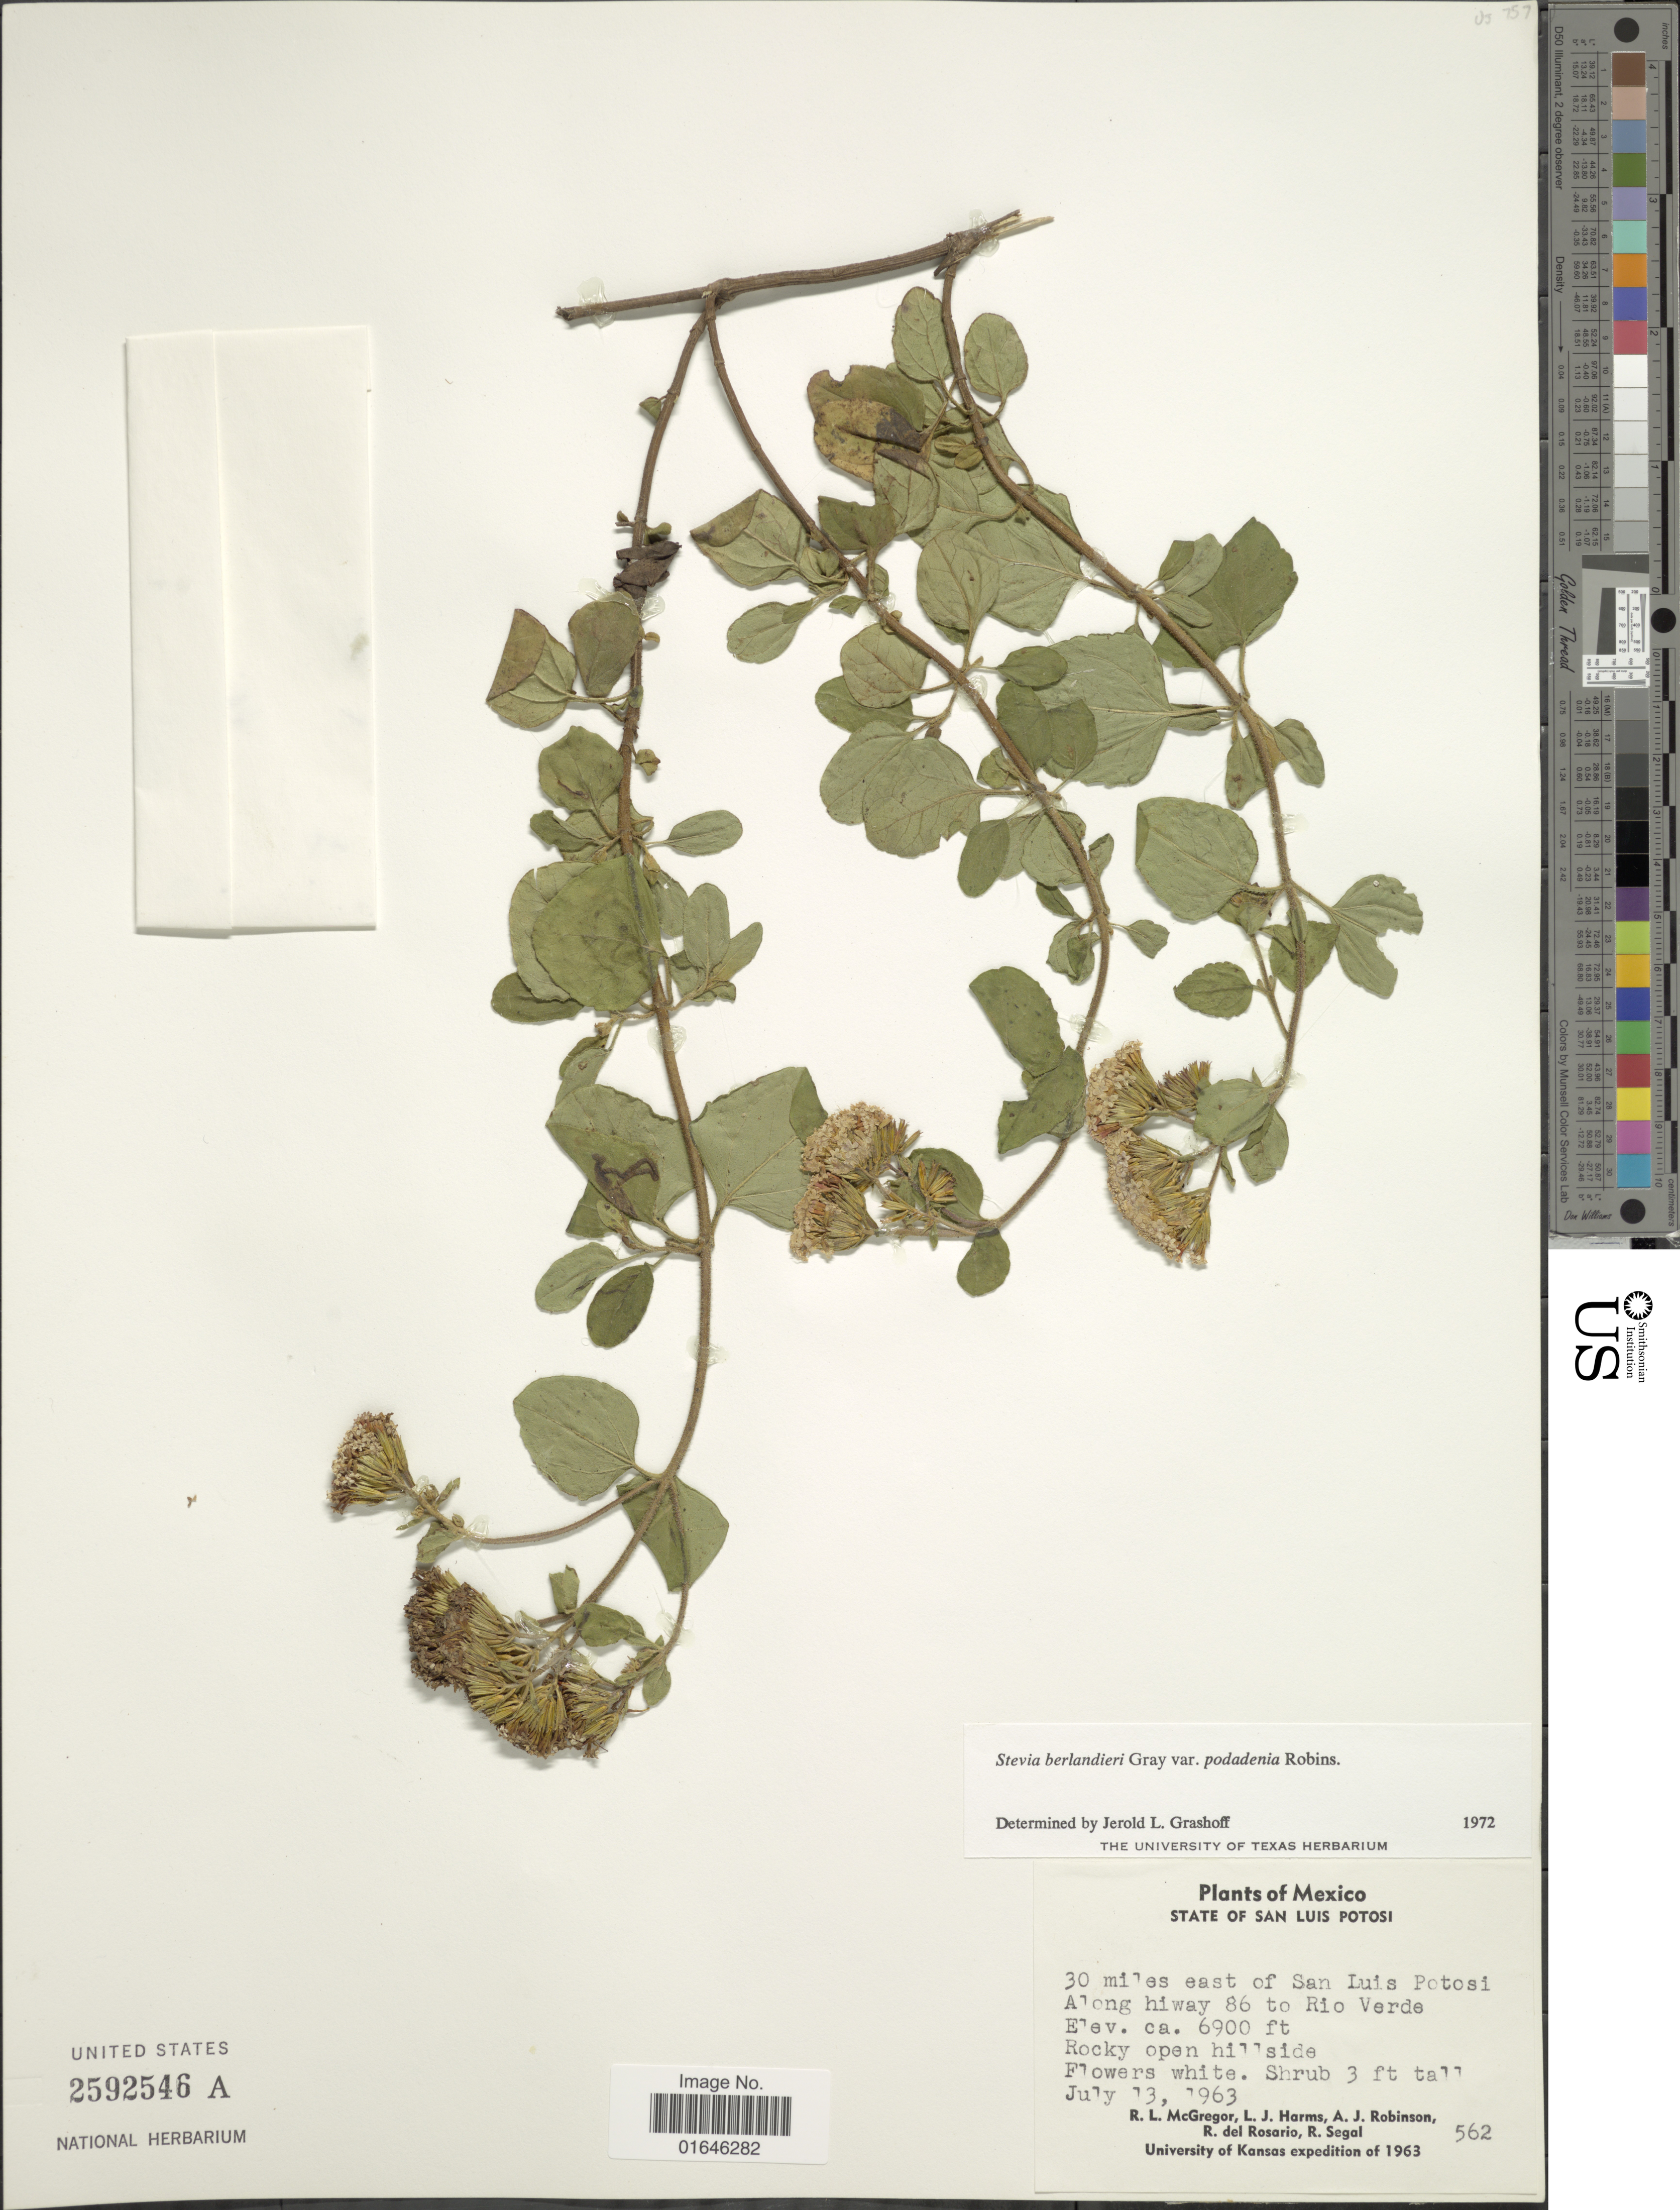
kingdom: Plantae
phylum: Tracheophyta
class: Magnoliopsida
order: Asterales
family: Asteraceae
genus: Stevia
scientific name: Stevia berlandieri var. podadenia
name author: B.L. Rob.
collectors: R. McGregor, L. Harms, A. J. Robinson, R. del Rosario & R. Segal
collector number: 562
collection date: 1963-07-13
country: Mexico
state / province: San Luis Potosí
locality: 30 miles east of San Luis Potosi, Along highway 86 to Rio Verde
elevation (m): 2103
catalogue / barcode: US 2592546A